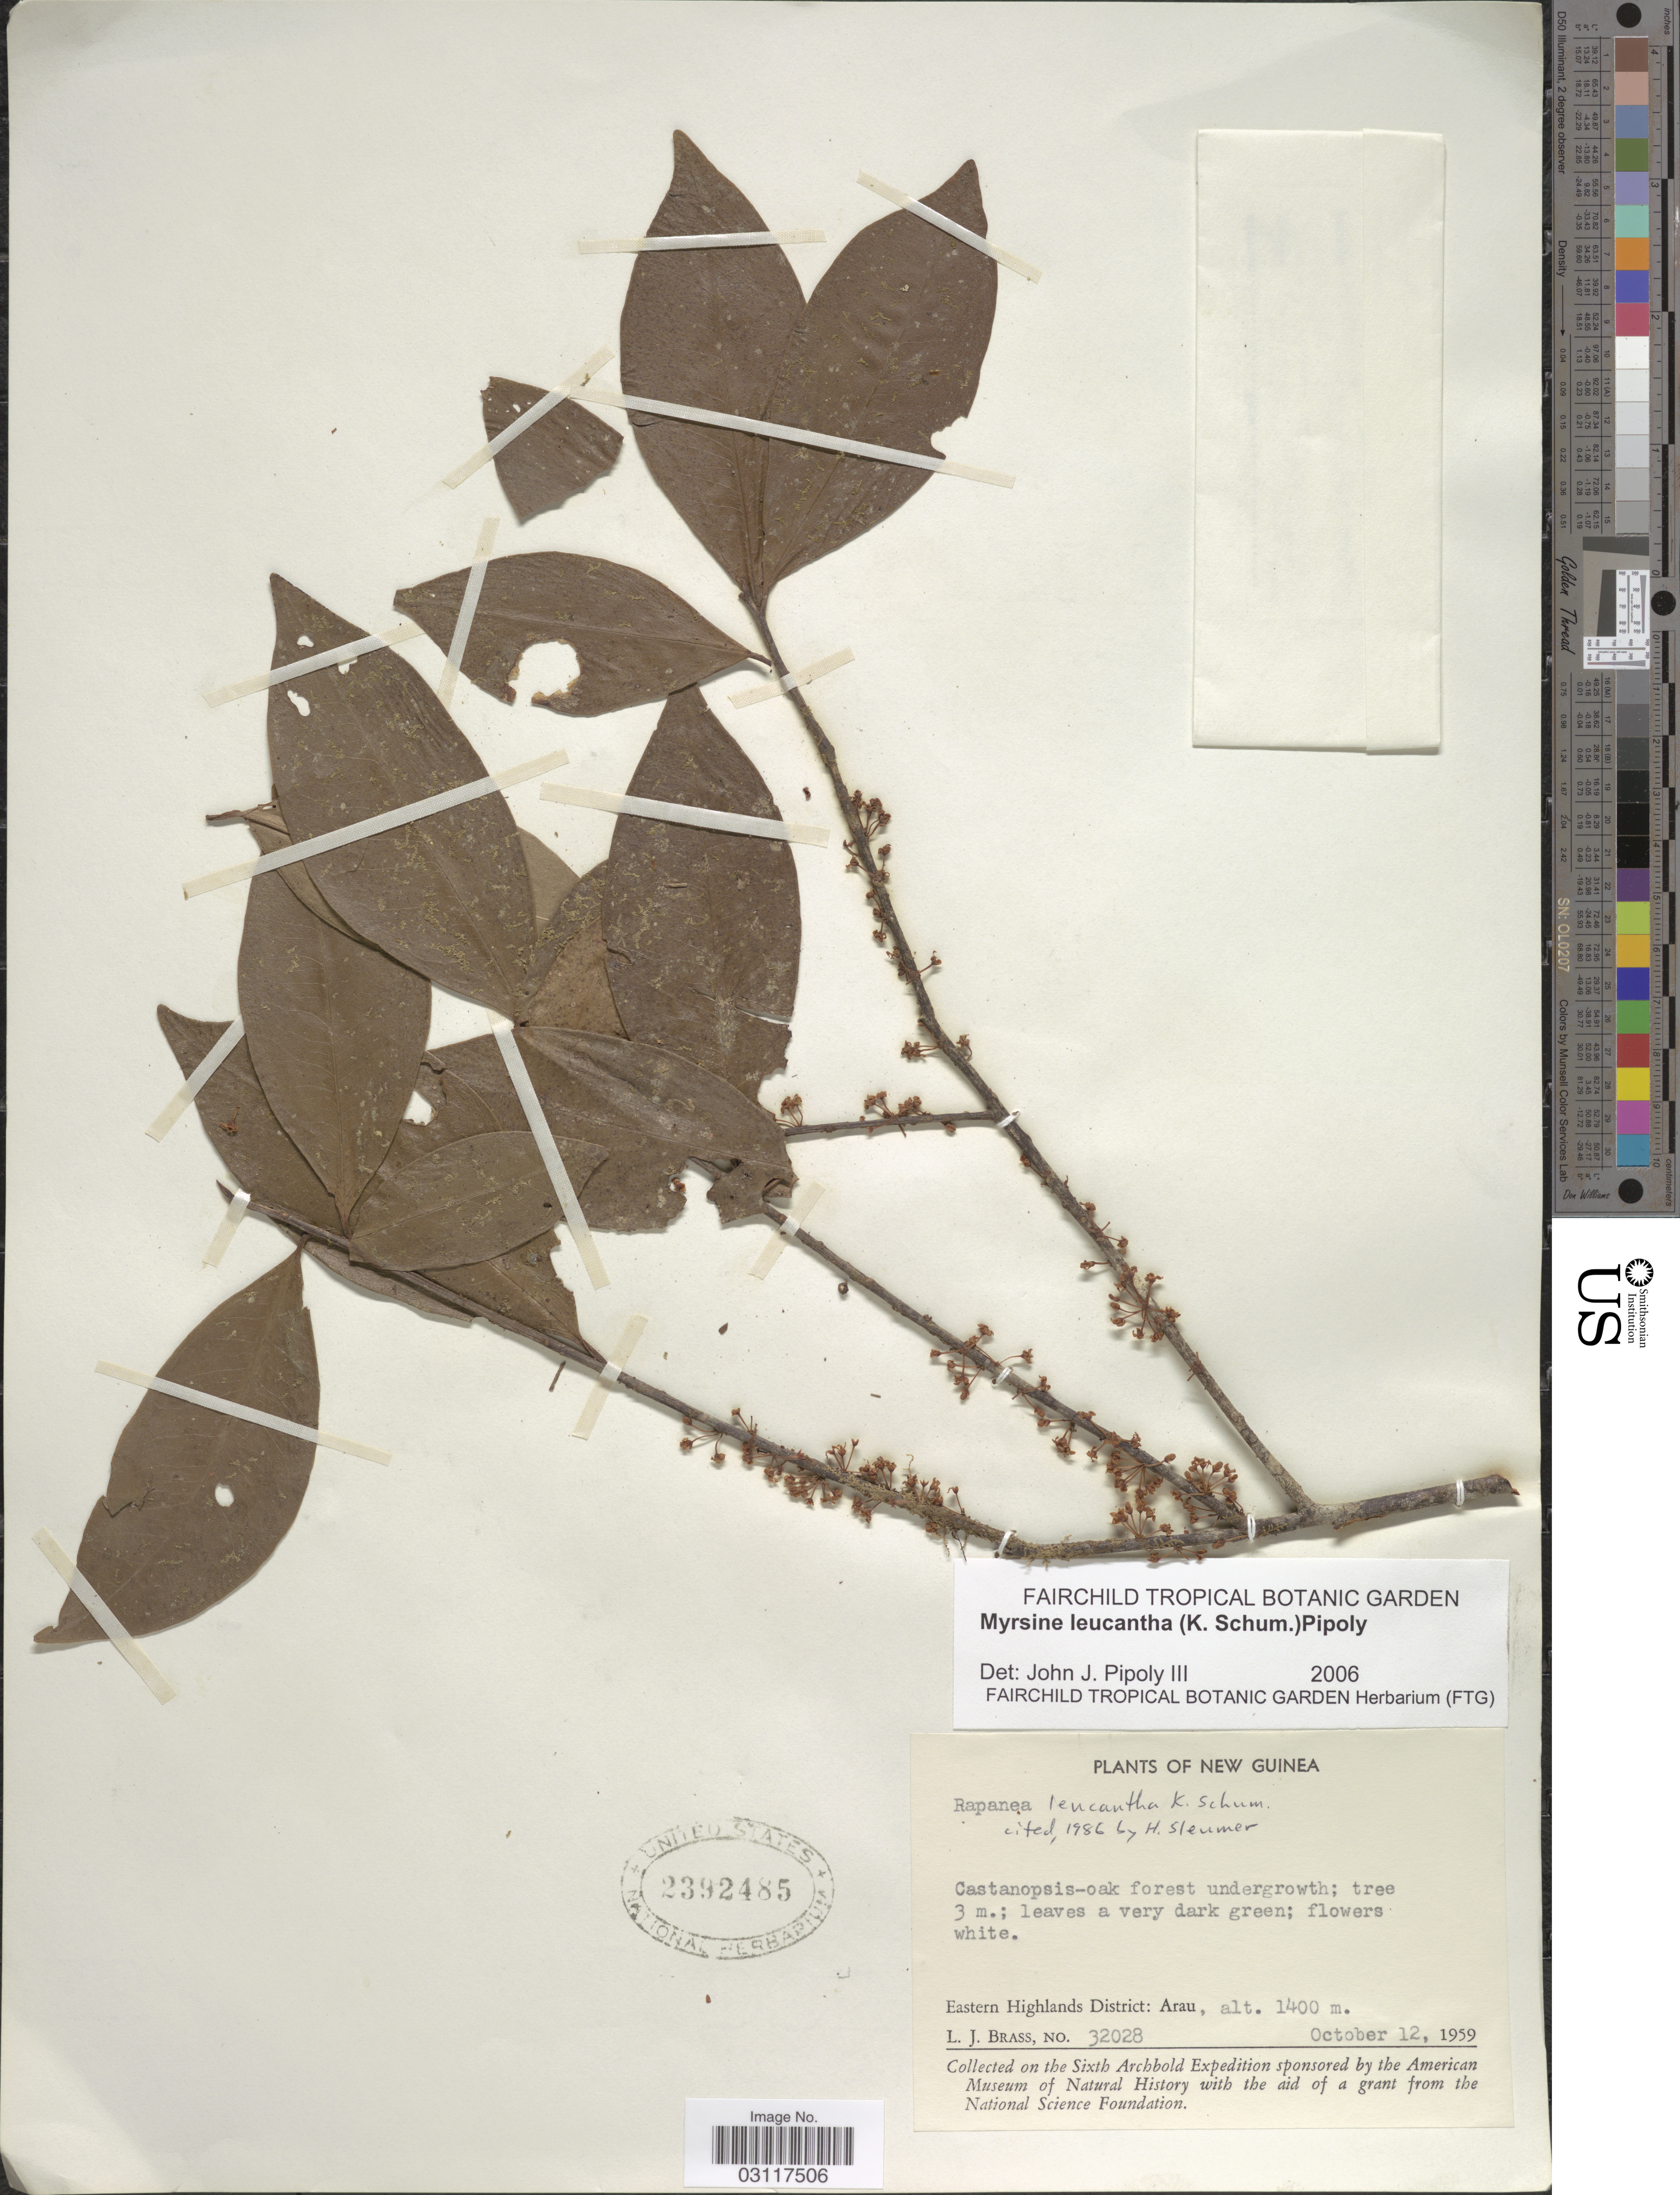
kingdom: Plantae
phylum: Tracheophyta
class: Magnoliopsida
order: Ericales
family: Primulaceae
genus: Myrsine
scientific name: Myrsine leucantha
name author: (K. Schum.) Pipoly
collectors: L. J. Brass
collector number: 32028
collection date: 1959-10-12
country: Papua New Guinea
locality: New Guinea, Eastern Highlands District: Arau.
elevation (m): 1400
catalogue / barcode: US 2392485